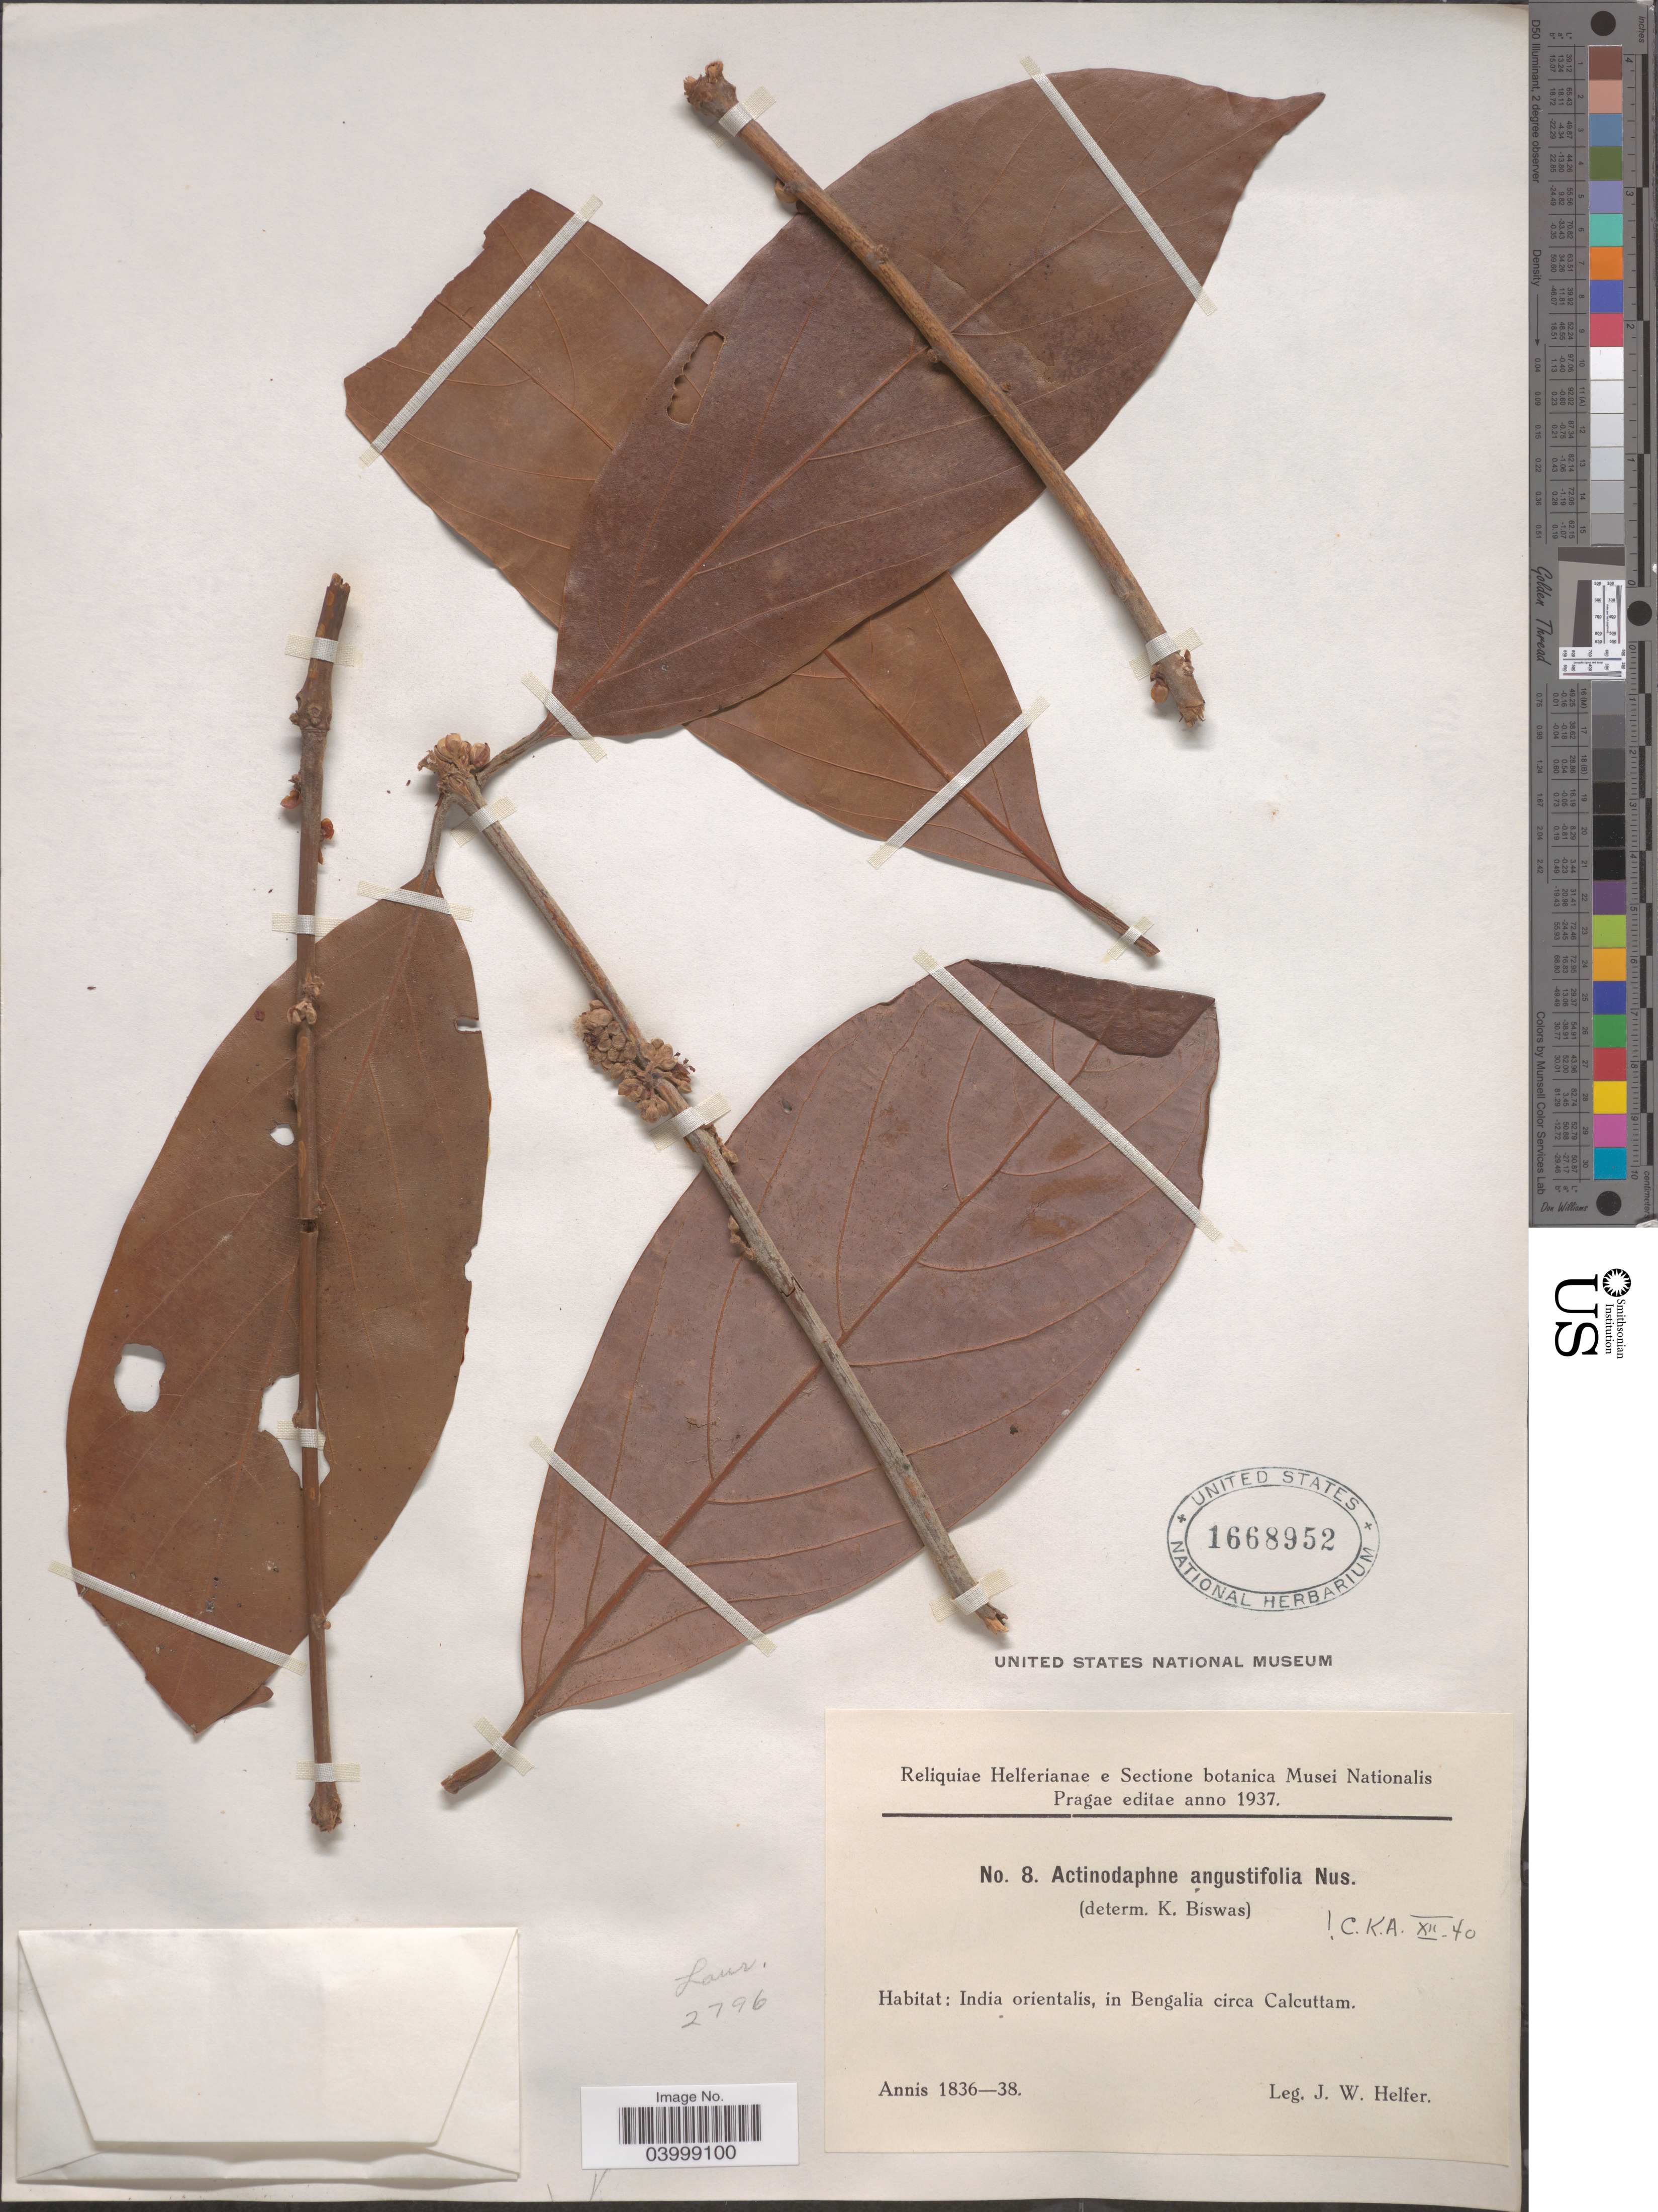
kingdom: Plantae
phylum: Tracheophyta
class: Magnoliopsida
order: Laurales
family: Lauraceae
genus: Actinodaphne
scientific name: Actinodaphne angustifolia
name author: Nees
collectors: J. W. Helfer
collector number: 8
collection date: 1836/1838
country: India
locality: India orientalis, in Bengalia circa Calcuttam.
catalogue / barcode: US 1668952